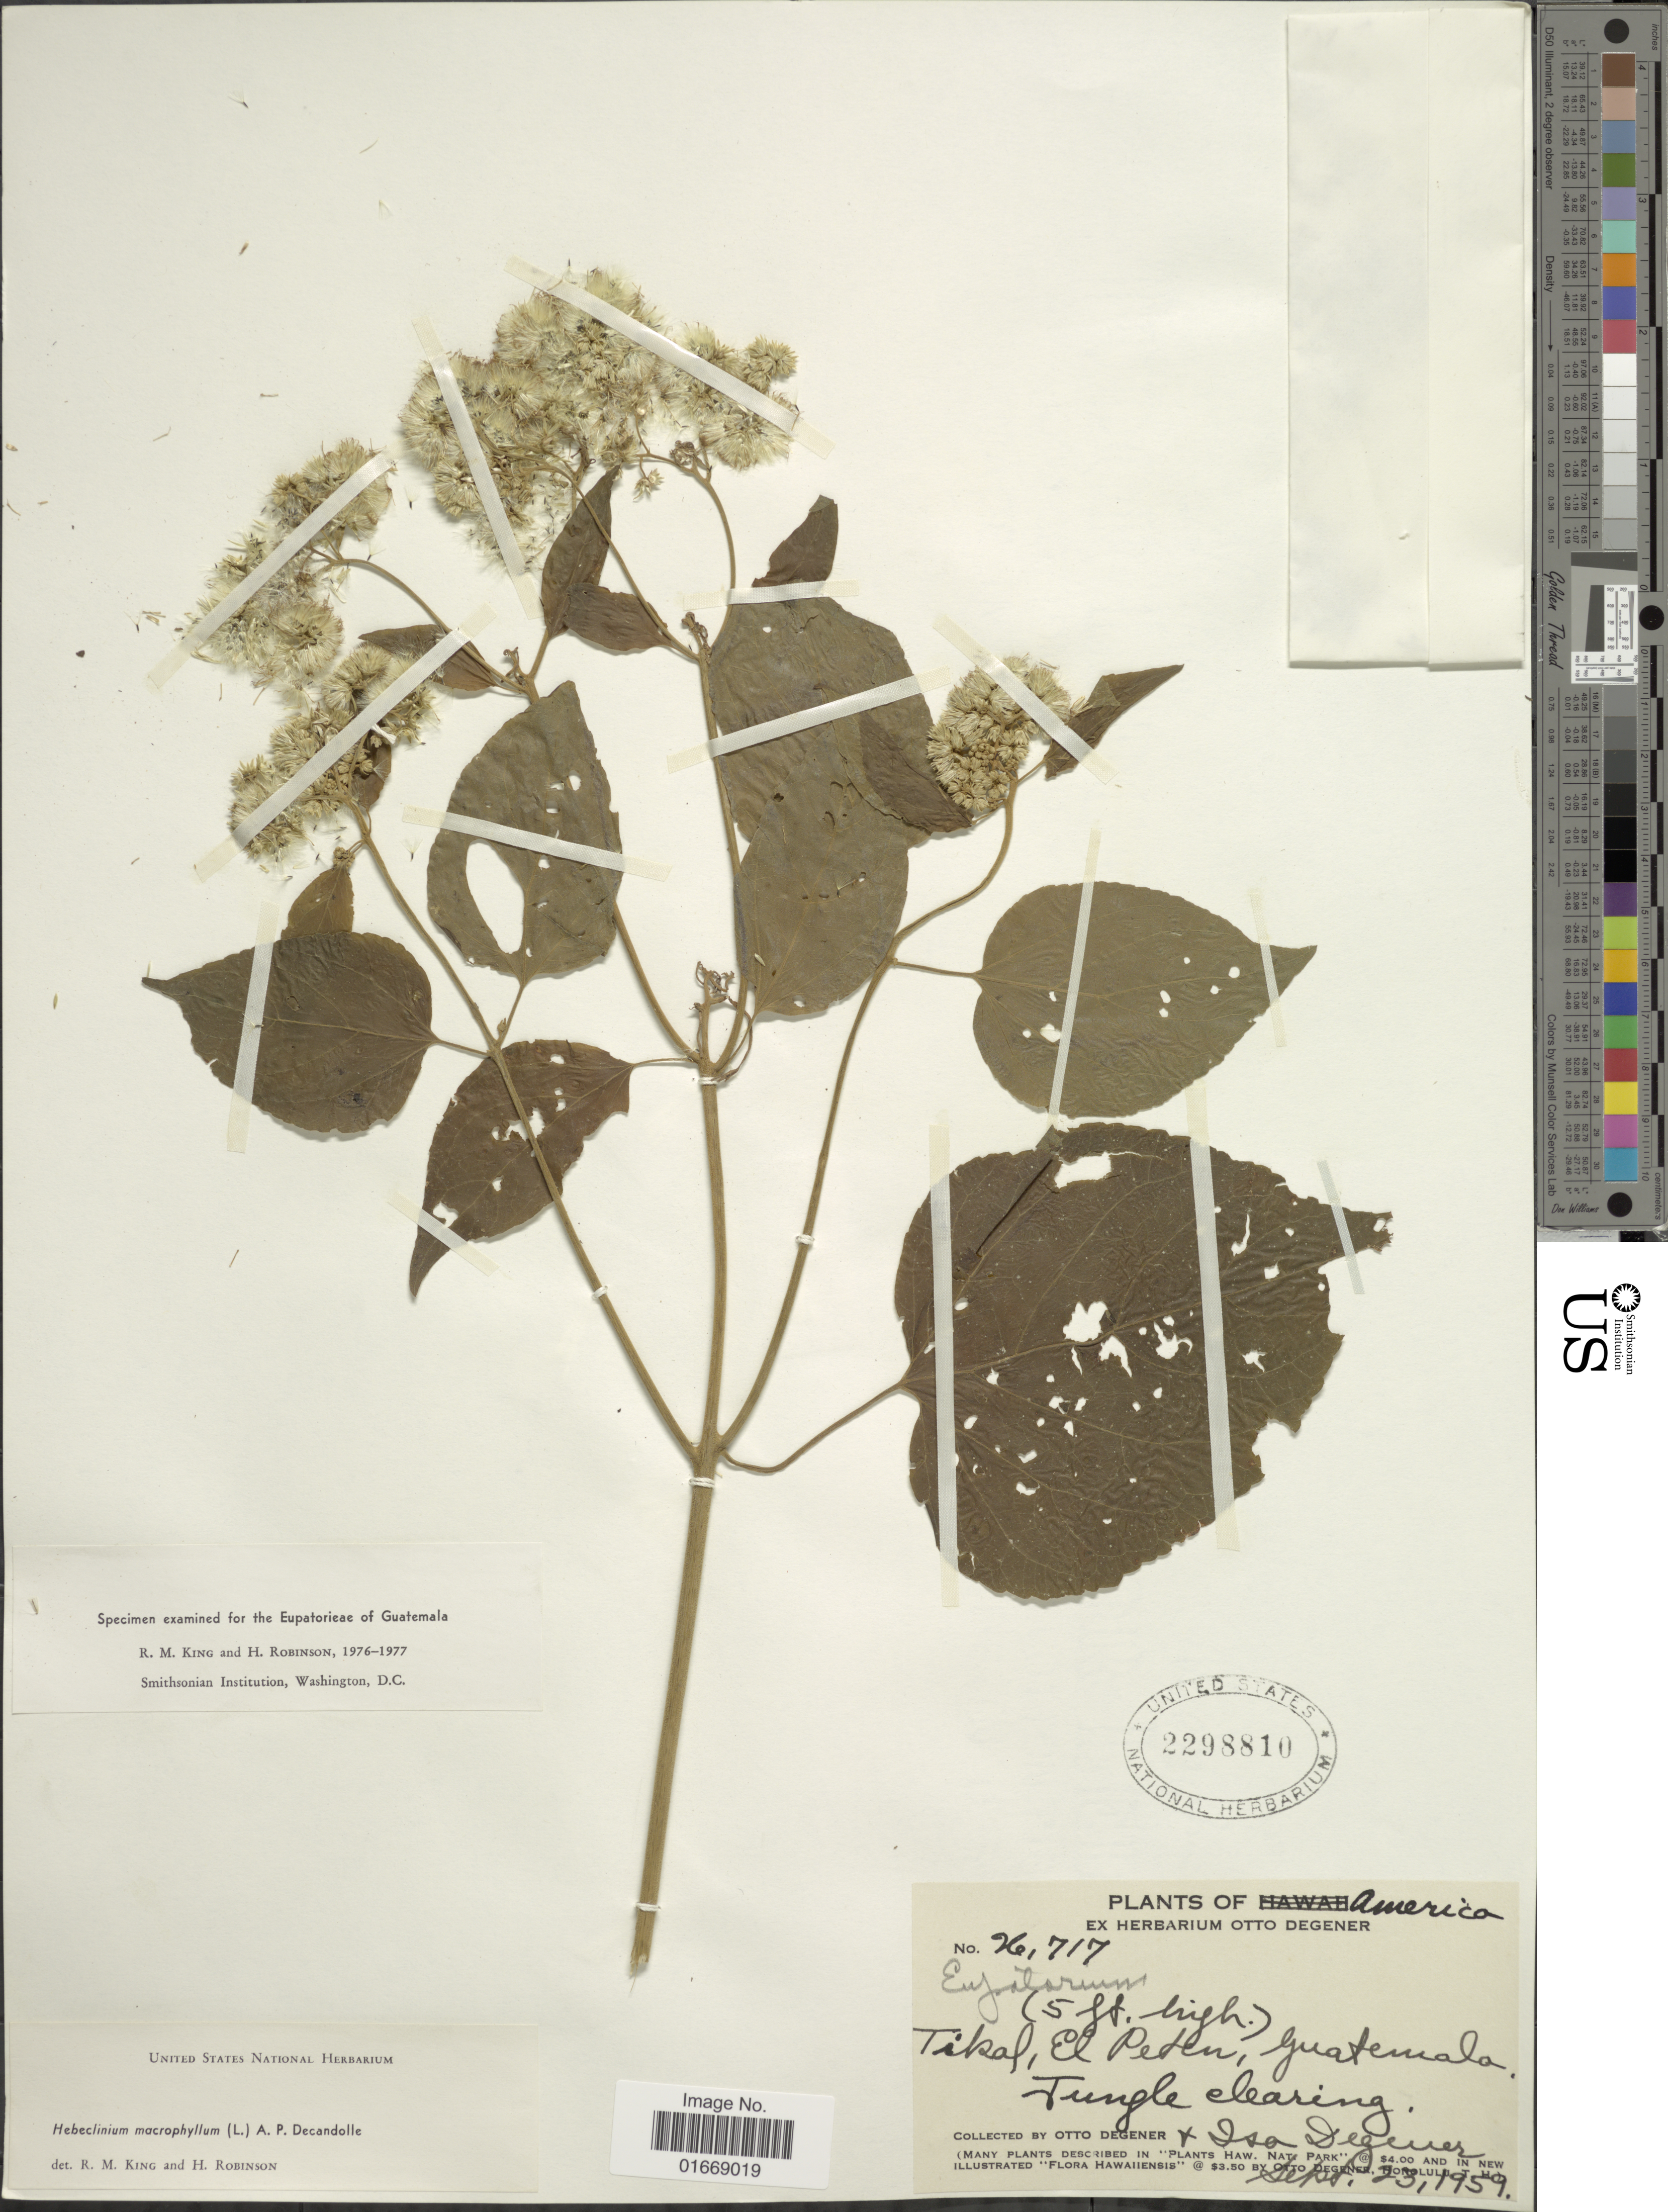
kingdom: Plantae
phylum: Tracheophyta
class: Magnoliopsida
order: Asterales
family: Asteraceae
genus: Hebeclinium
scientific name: Hebeclinium macrophyllum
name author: (L.) DC.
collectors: O. Degener & I. Degener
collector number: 717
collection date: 1959-09-23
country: Guatemala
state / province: El Petén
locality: Tikal, El Peten, America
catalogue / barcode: US 2298810